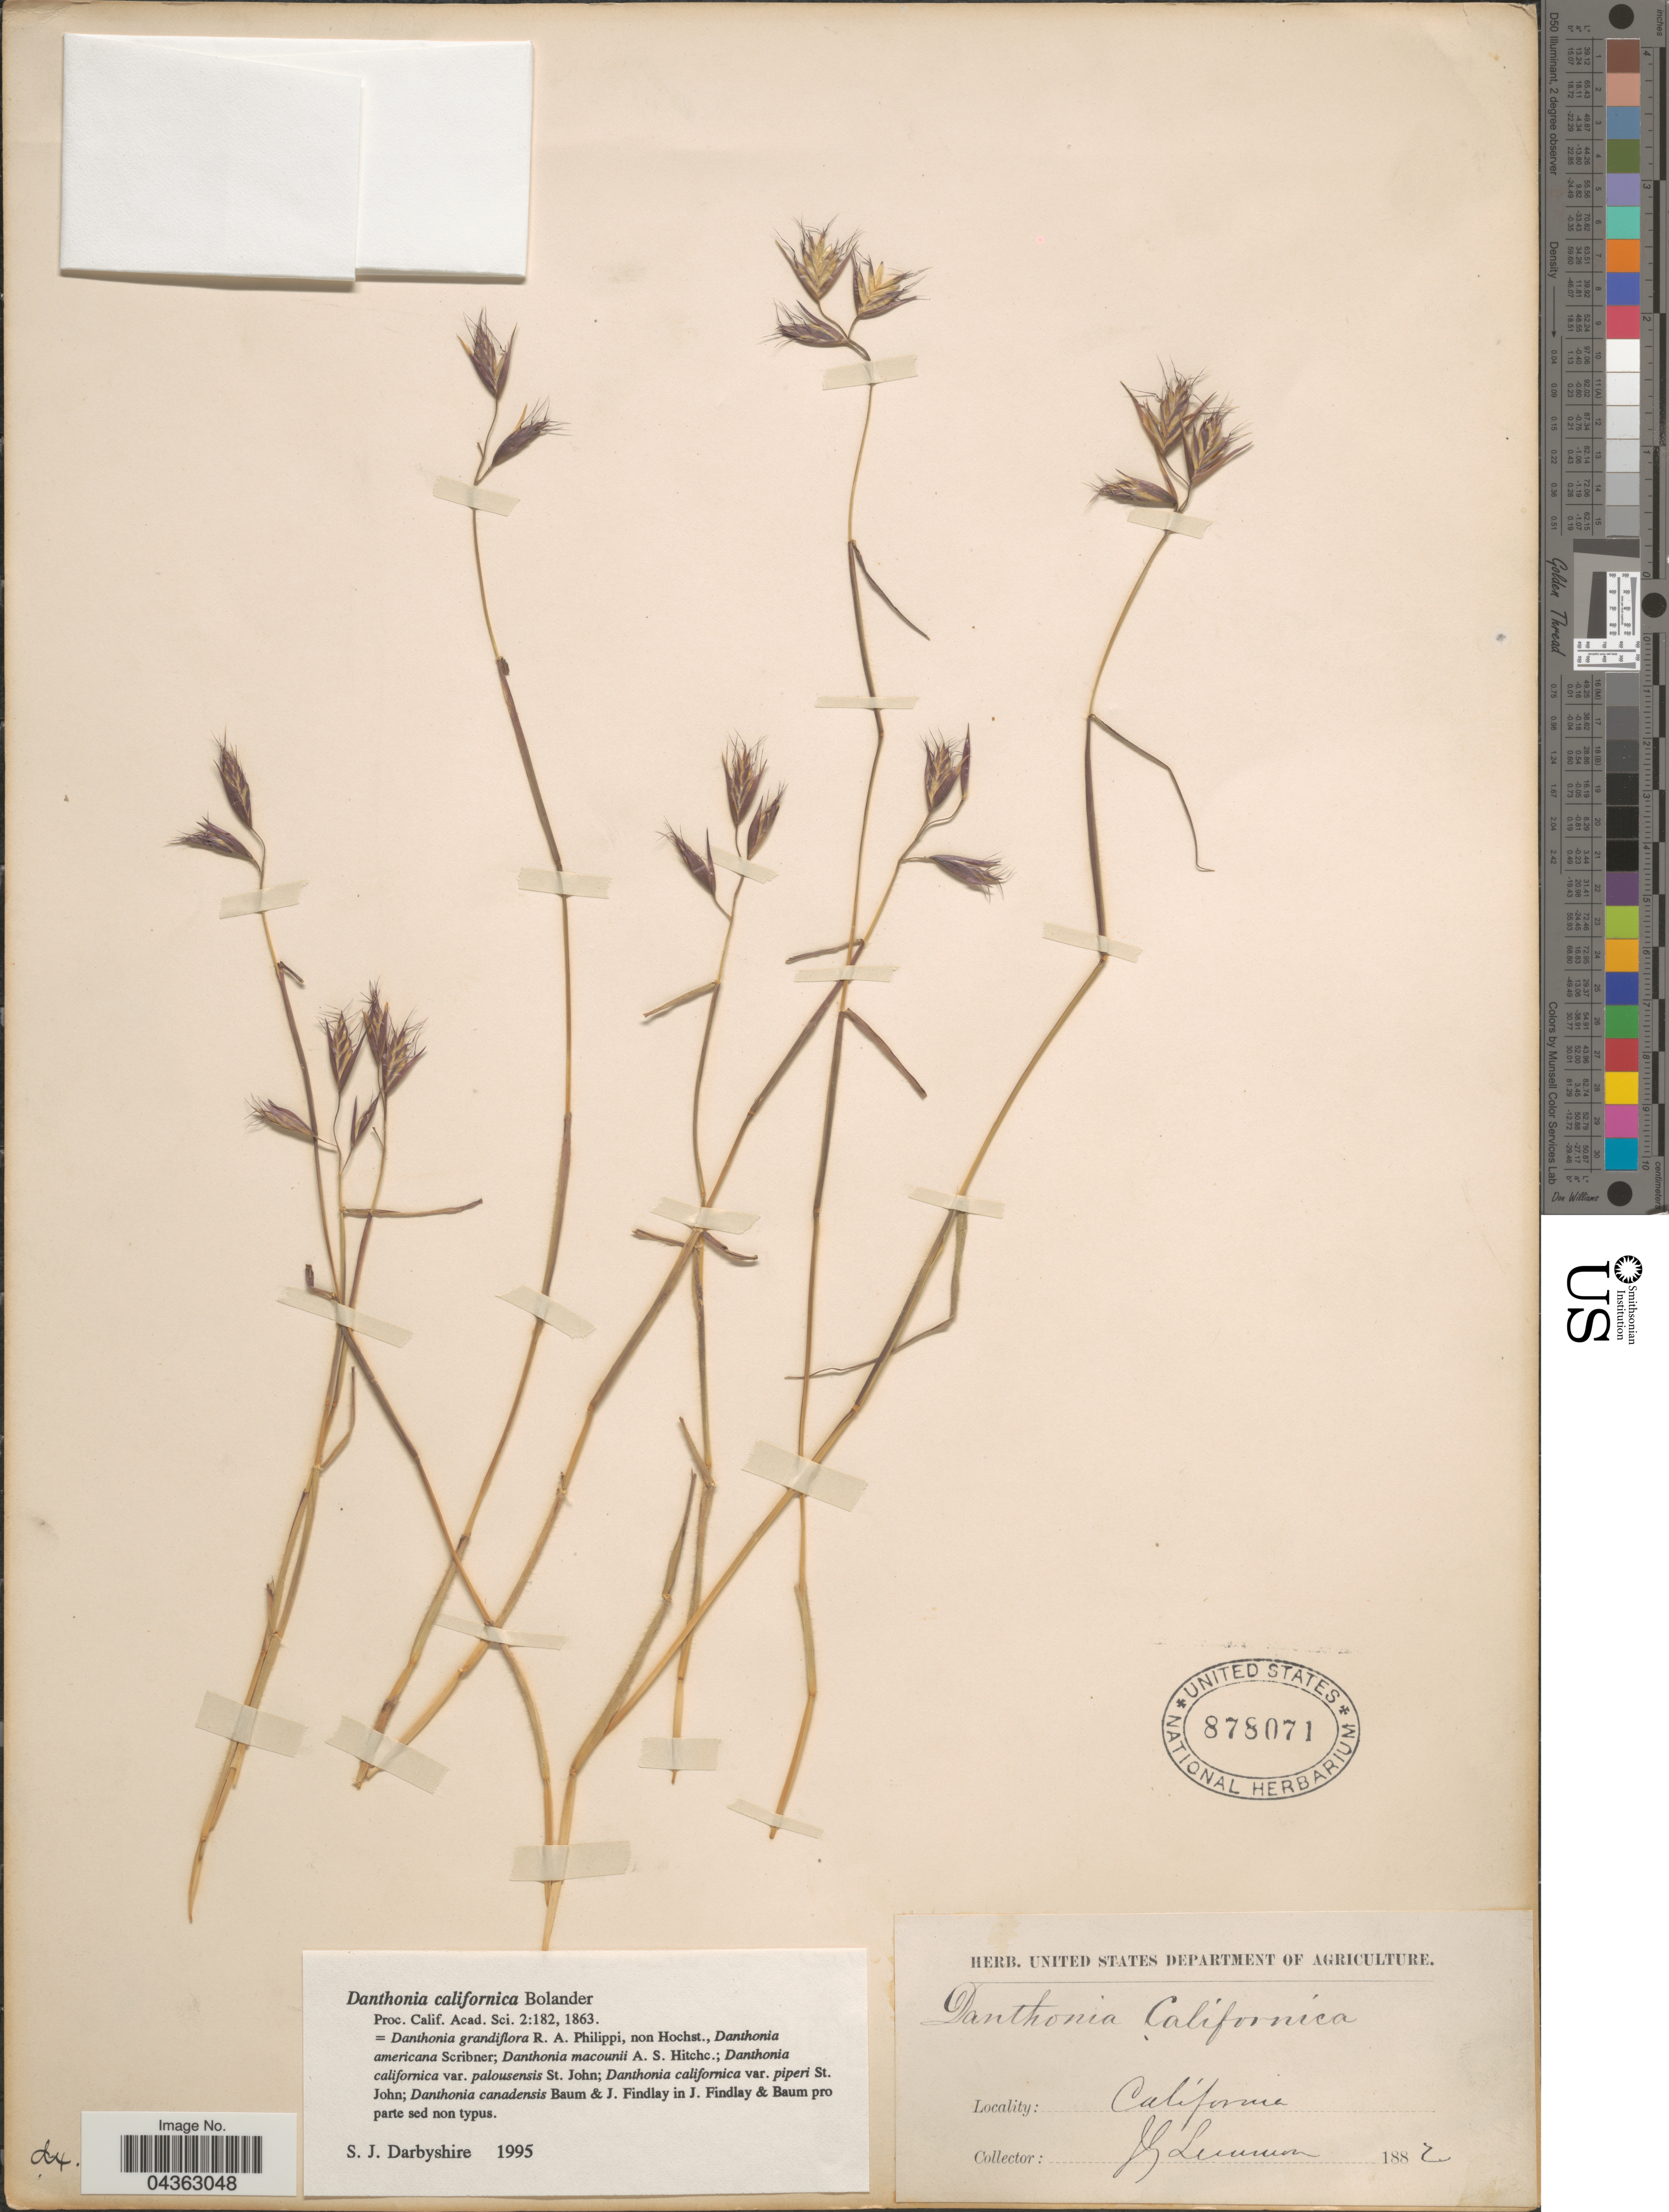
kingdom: Plantae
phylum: Tracheophyta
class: Liliopsida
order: Poales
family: Poaceae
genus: Danthonia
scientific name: Danthonia californica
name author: Bol.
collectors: J. Lemmon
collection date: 1882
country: United States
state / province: California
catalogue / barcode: US 878071